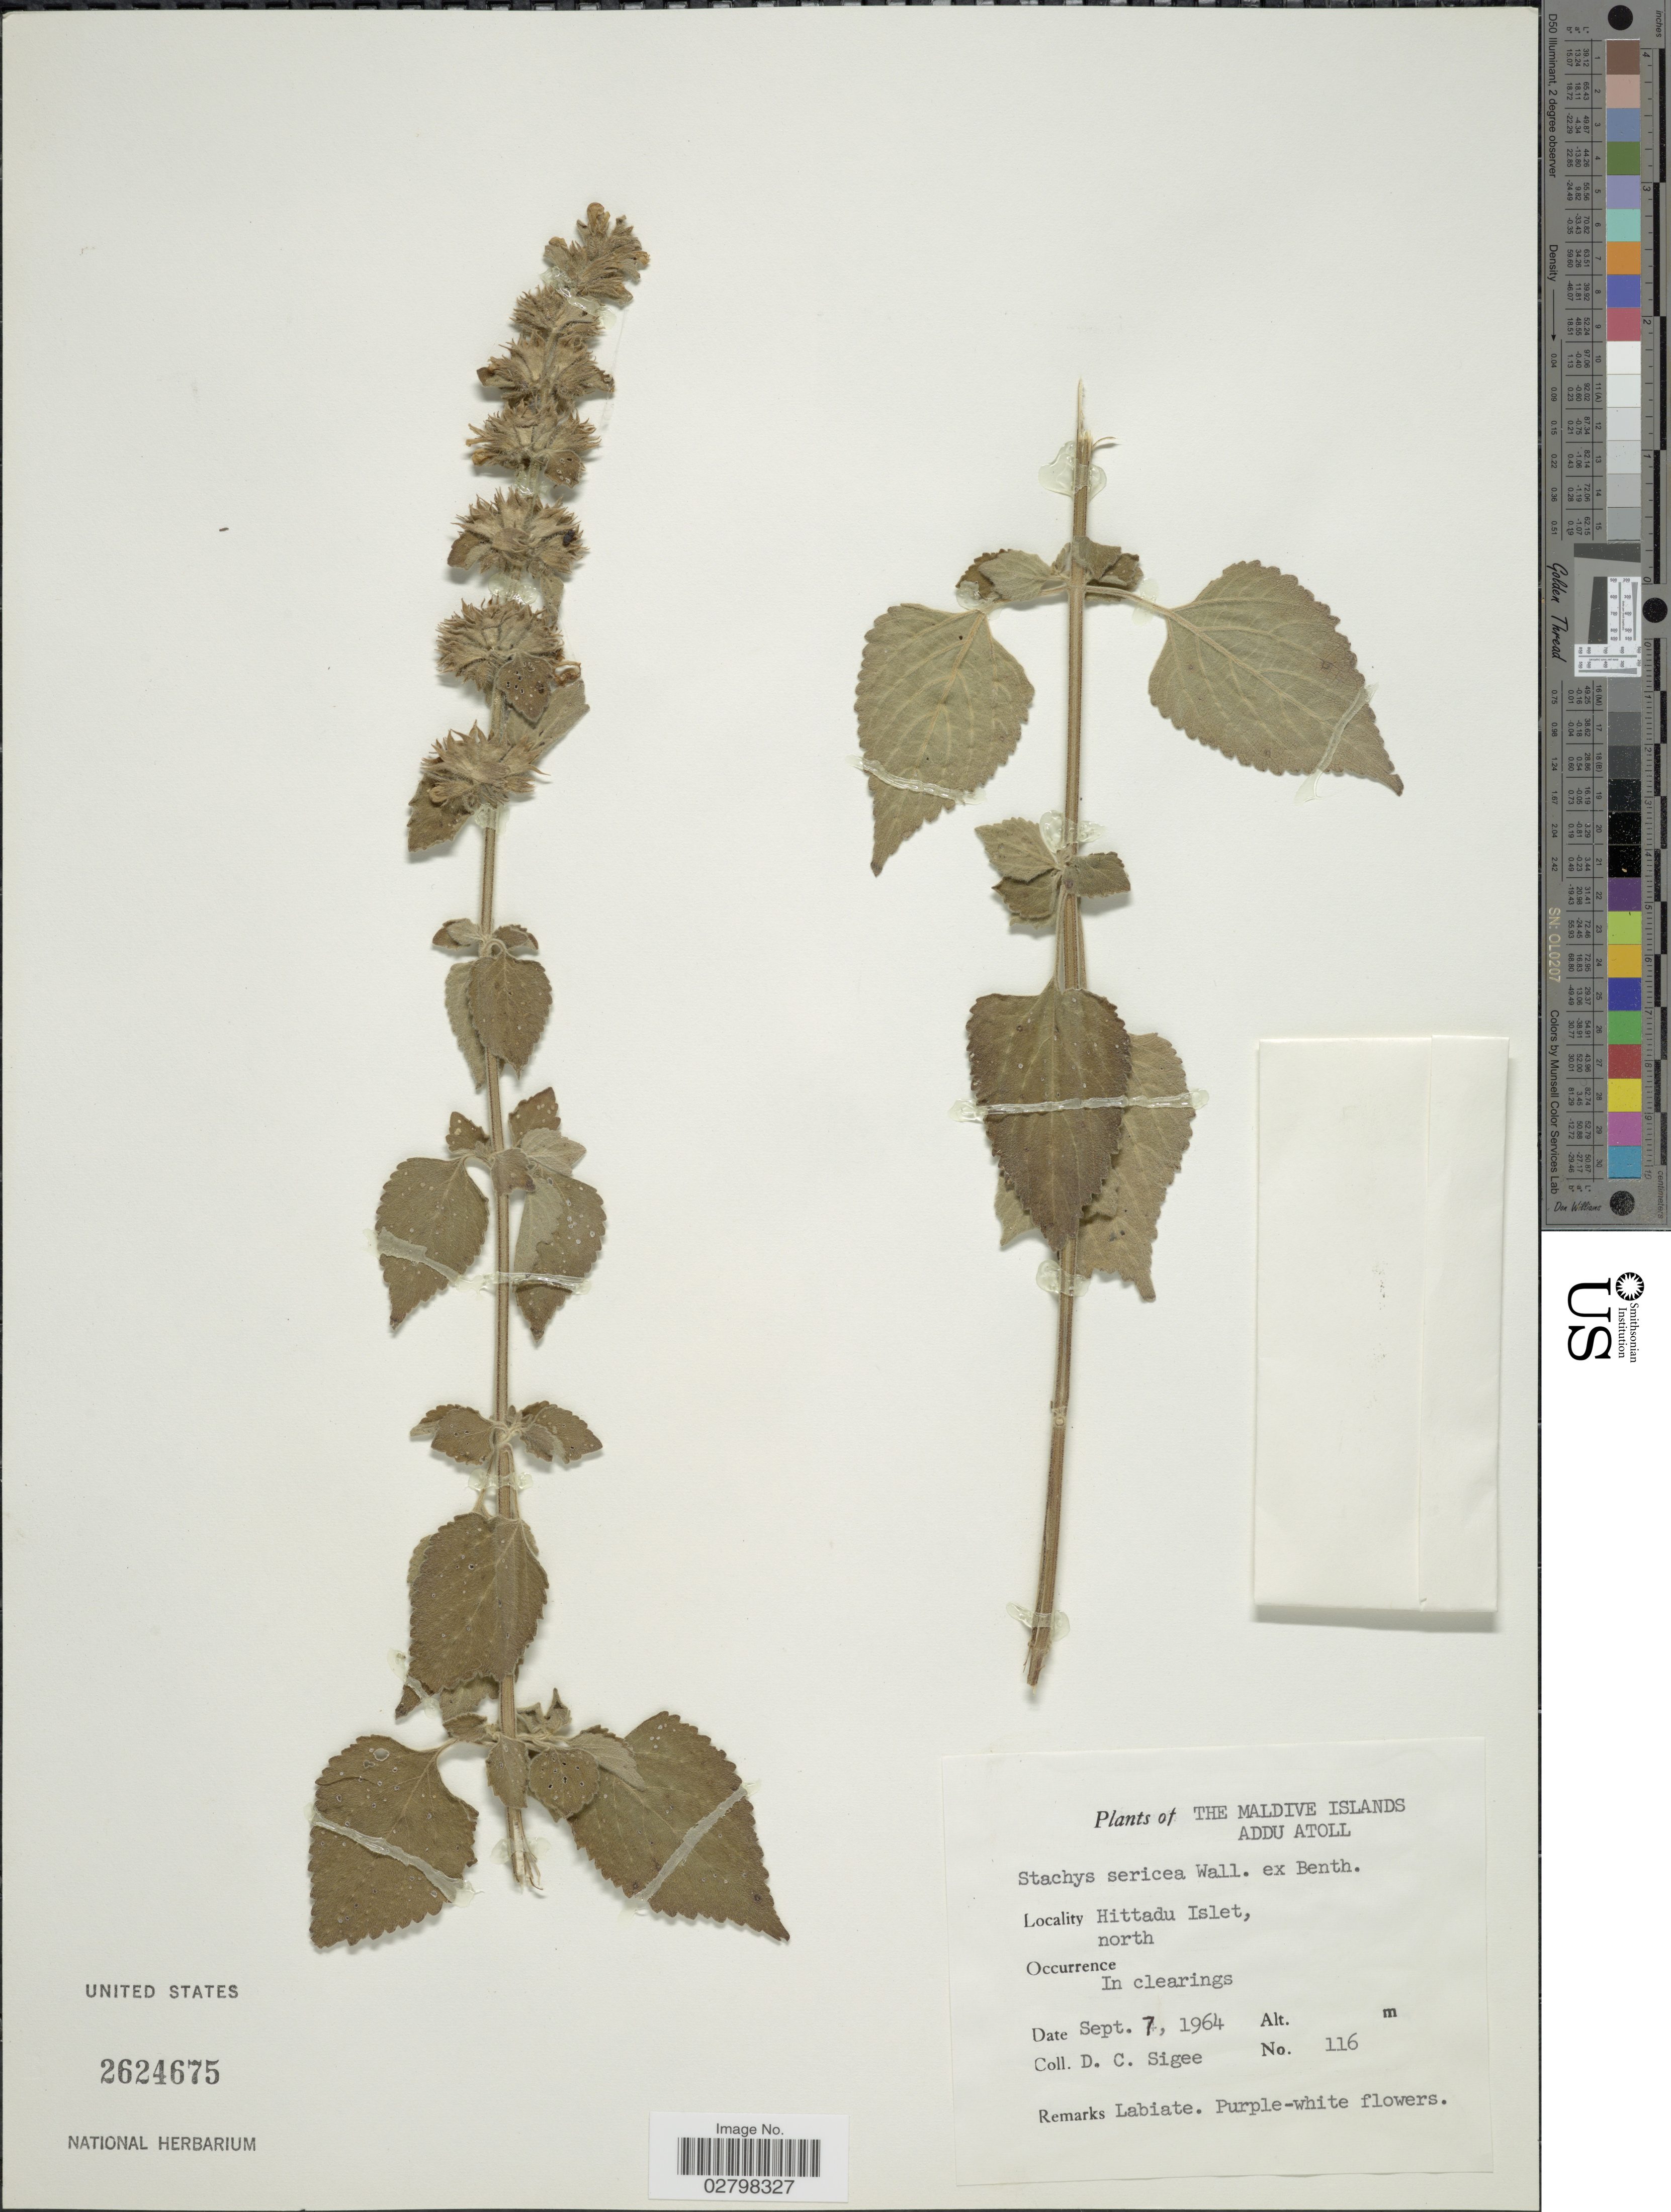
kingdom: Plantae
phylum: Tracheophyta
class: Magnoliopsida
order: Lamiales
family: Lamiaceae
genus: Stachys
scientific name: Stachys splendens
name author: Wall. ex Benth.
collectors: D. C. Sigee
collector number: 116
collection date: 1964-09-07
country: Maldive Islands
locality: Maldives Islands. Addu Atoll. Hittadu Islet, north.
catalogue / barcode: US 2624675